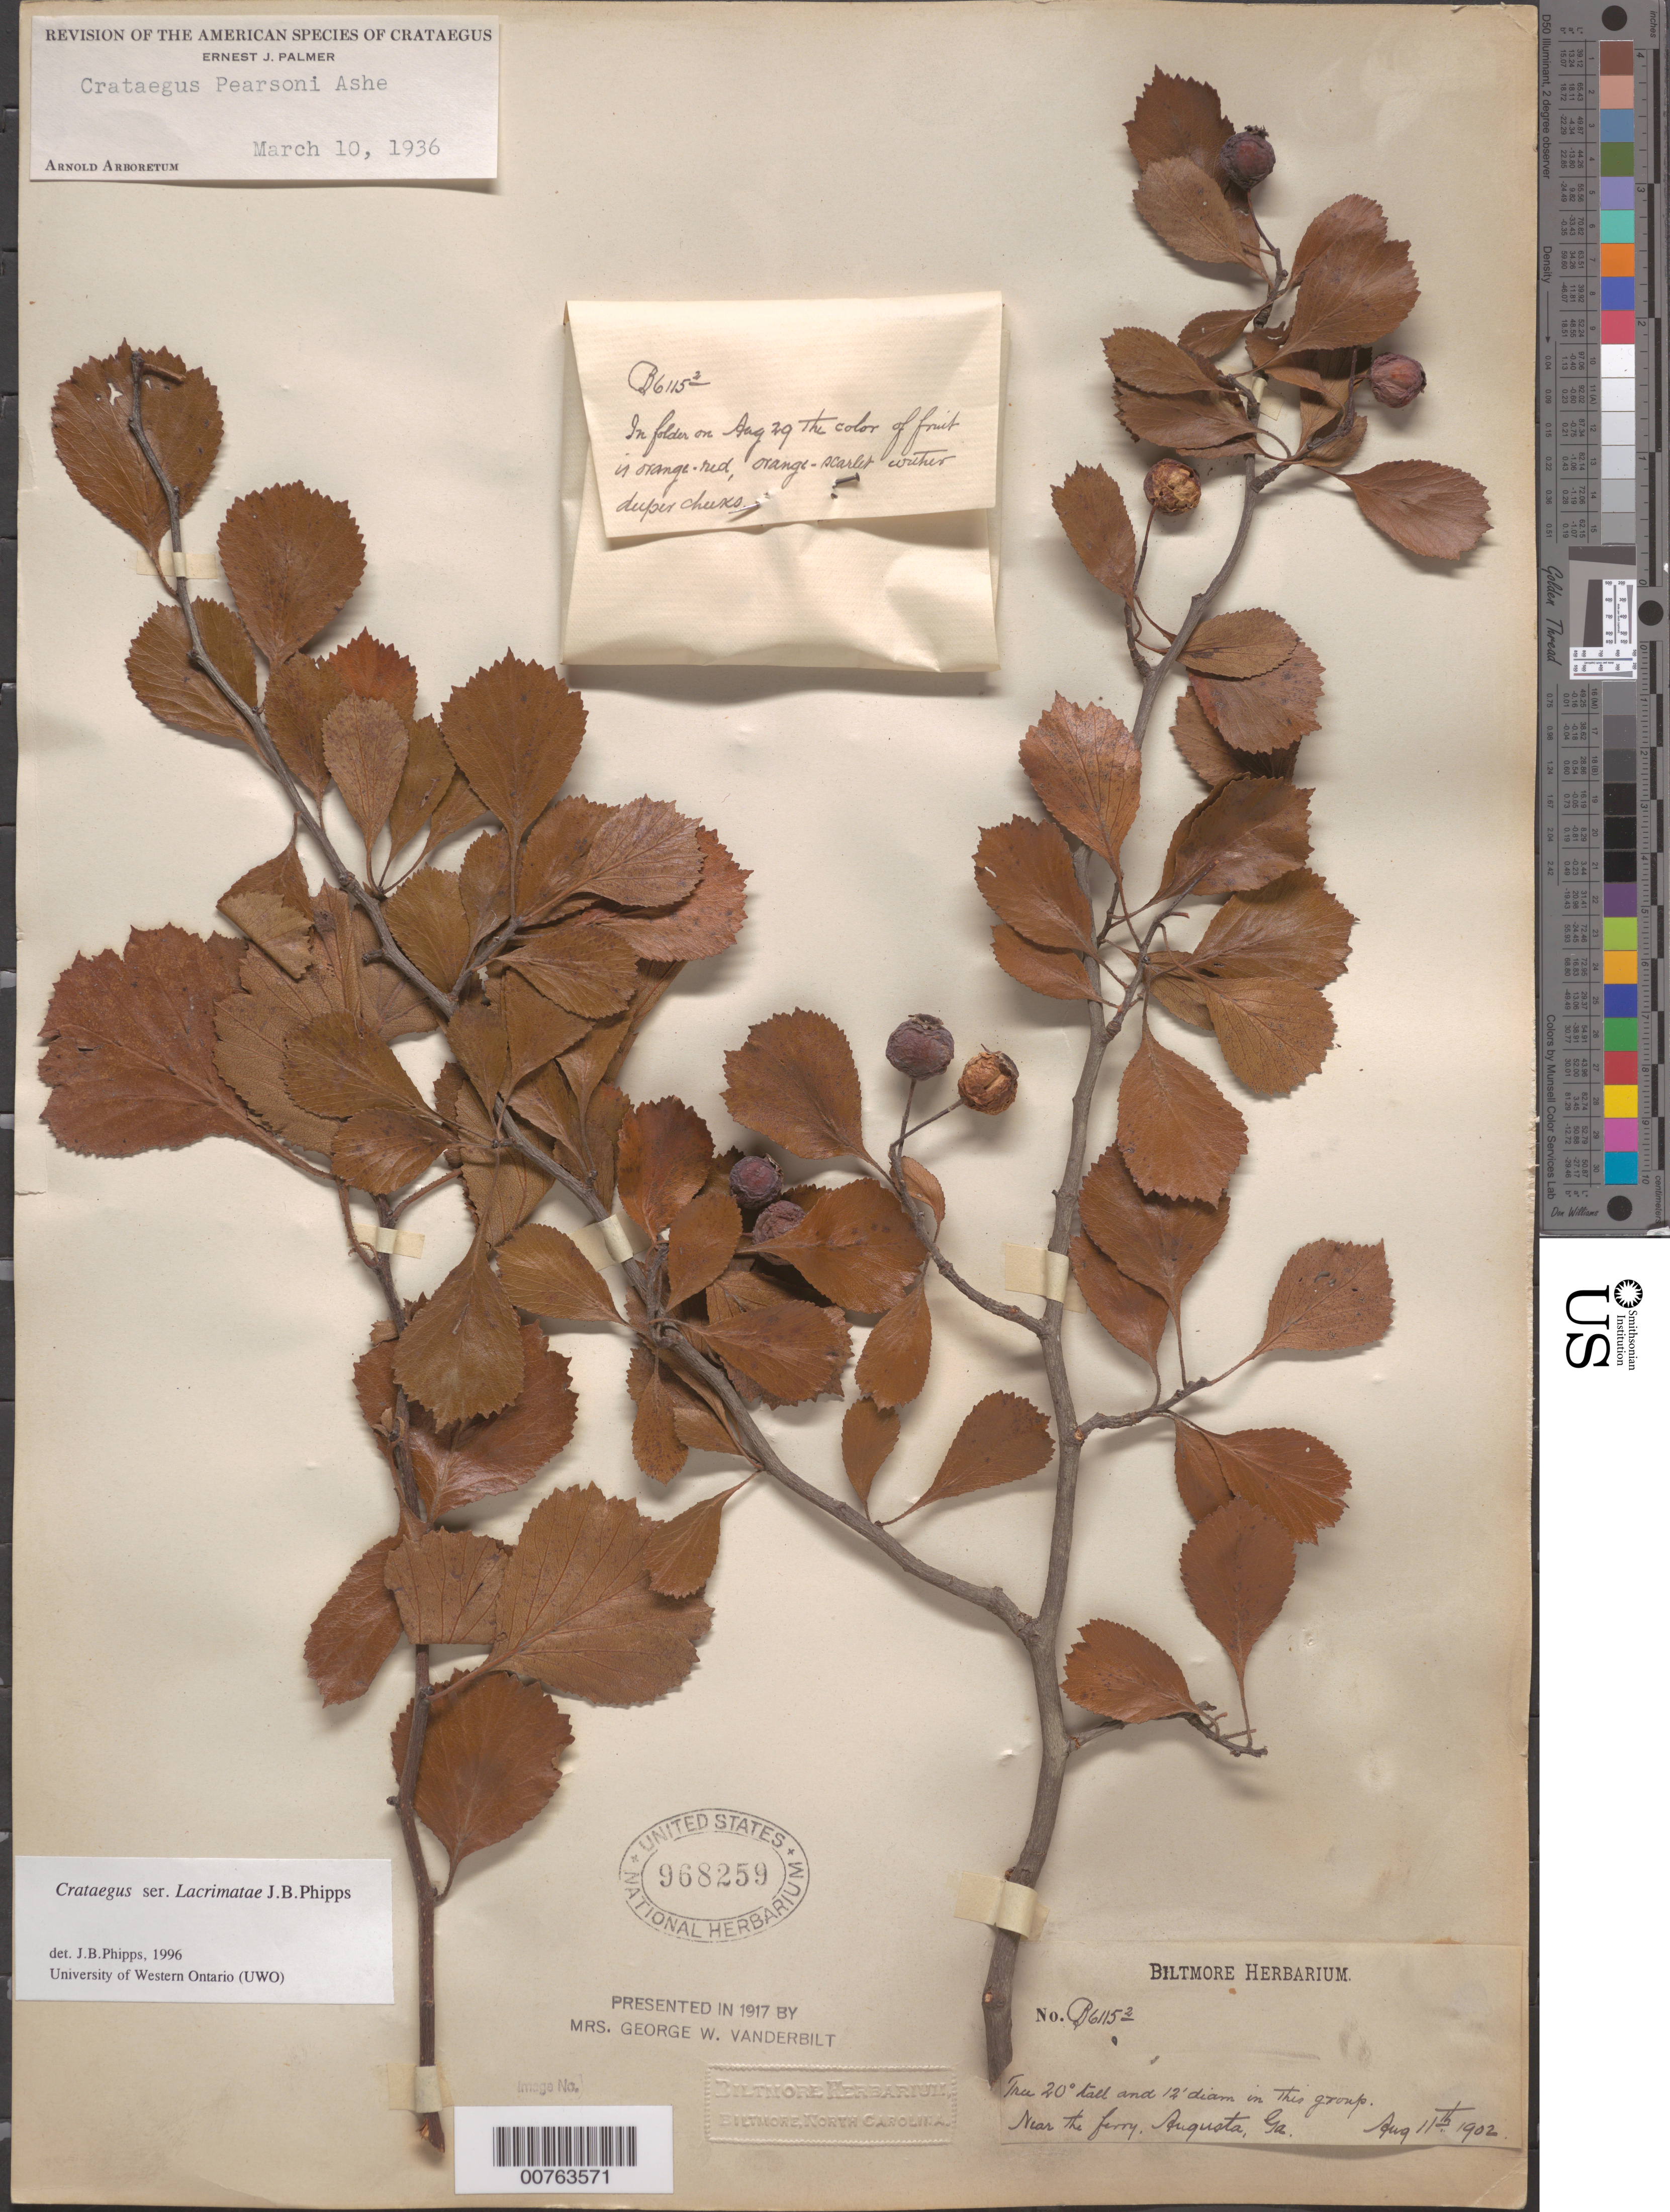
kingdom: Plantae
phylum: Tracheophyta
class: Magnoliopsida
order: Rosales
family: Rosaceae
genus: Crataegus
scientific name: Crataegus pearsonii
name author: Ashe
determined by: Palmer, E. J.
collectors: ex herb. Biltmore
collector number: B6115.2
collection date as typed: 11 Aug 1902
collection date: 1902-08-11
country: United States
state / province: Georgia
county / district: Richmond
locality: Near the ferry, Augusta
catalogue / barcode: US 968259